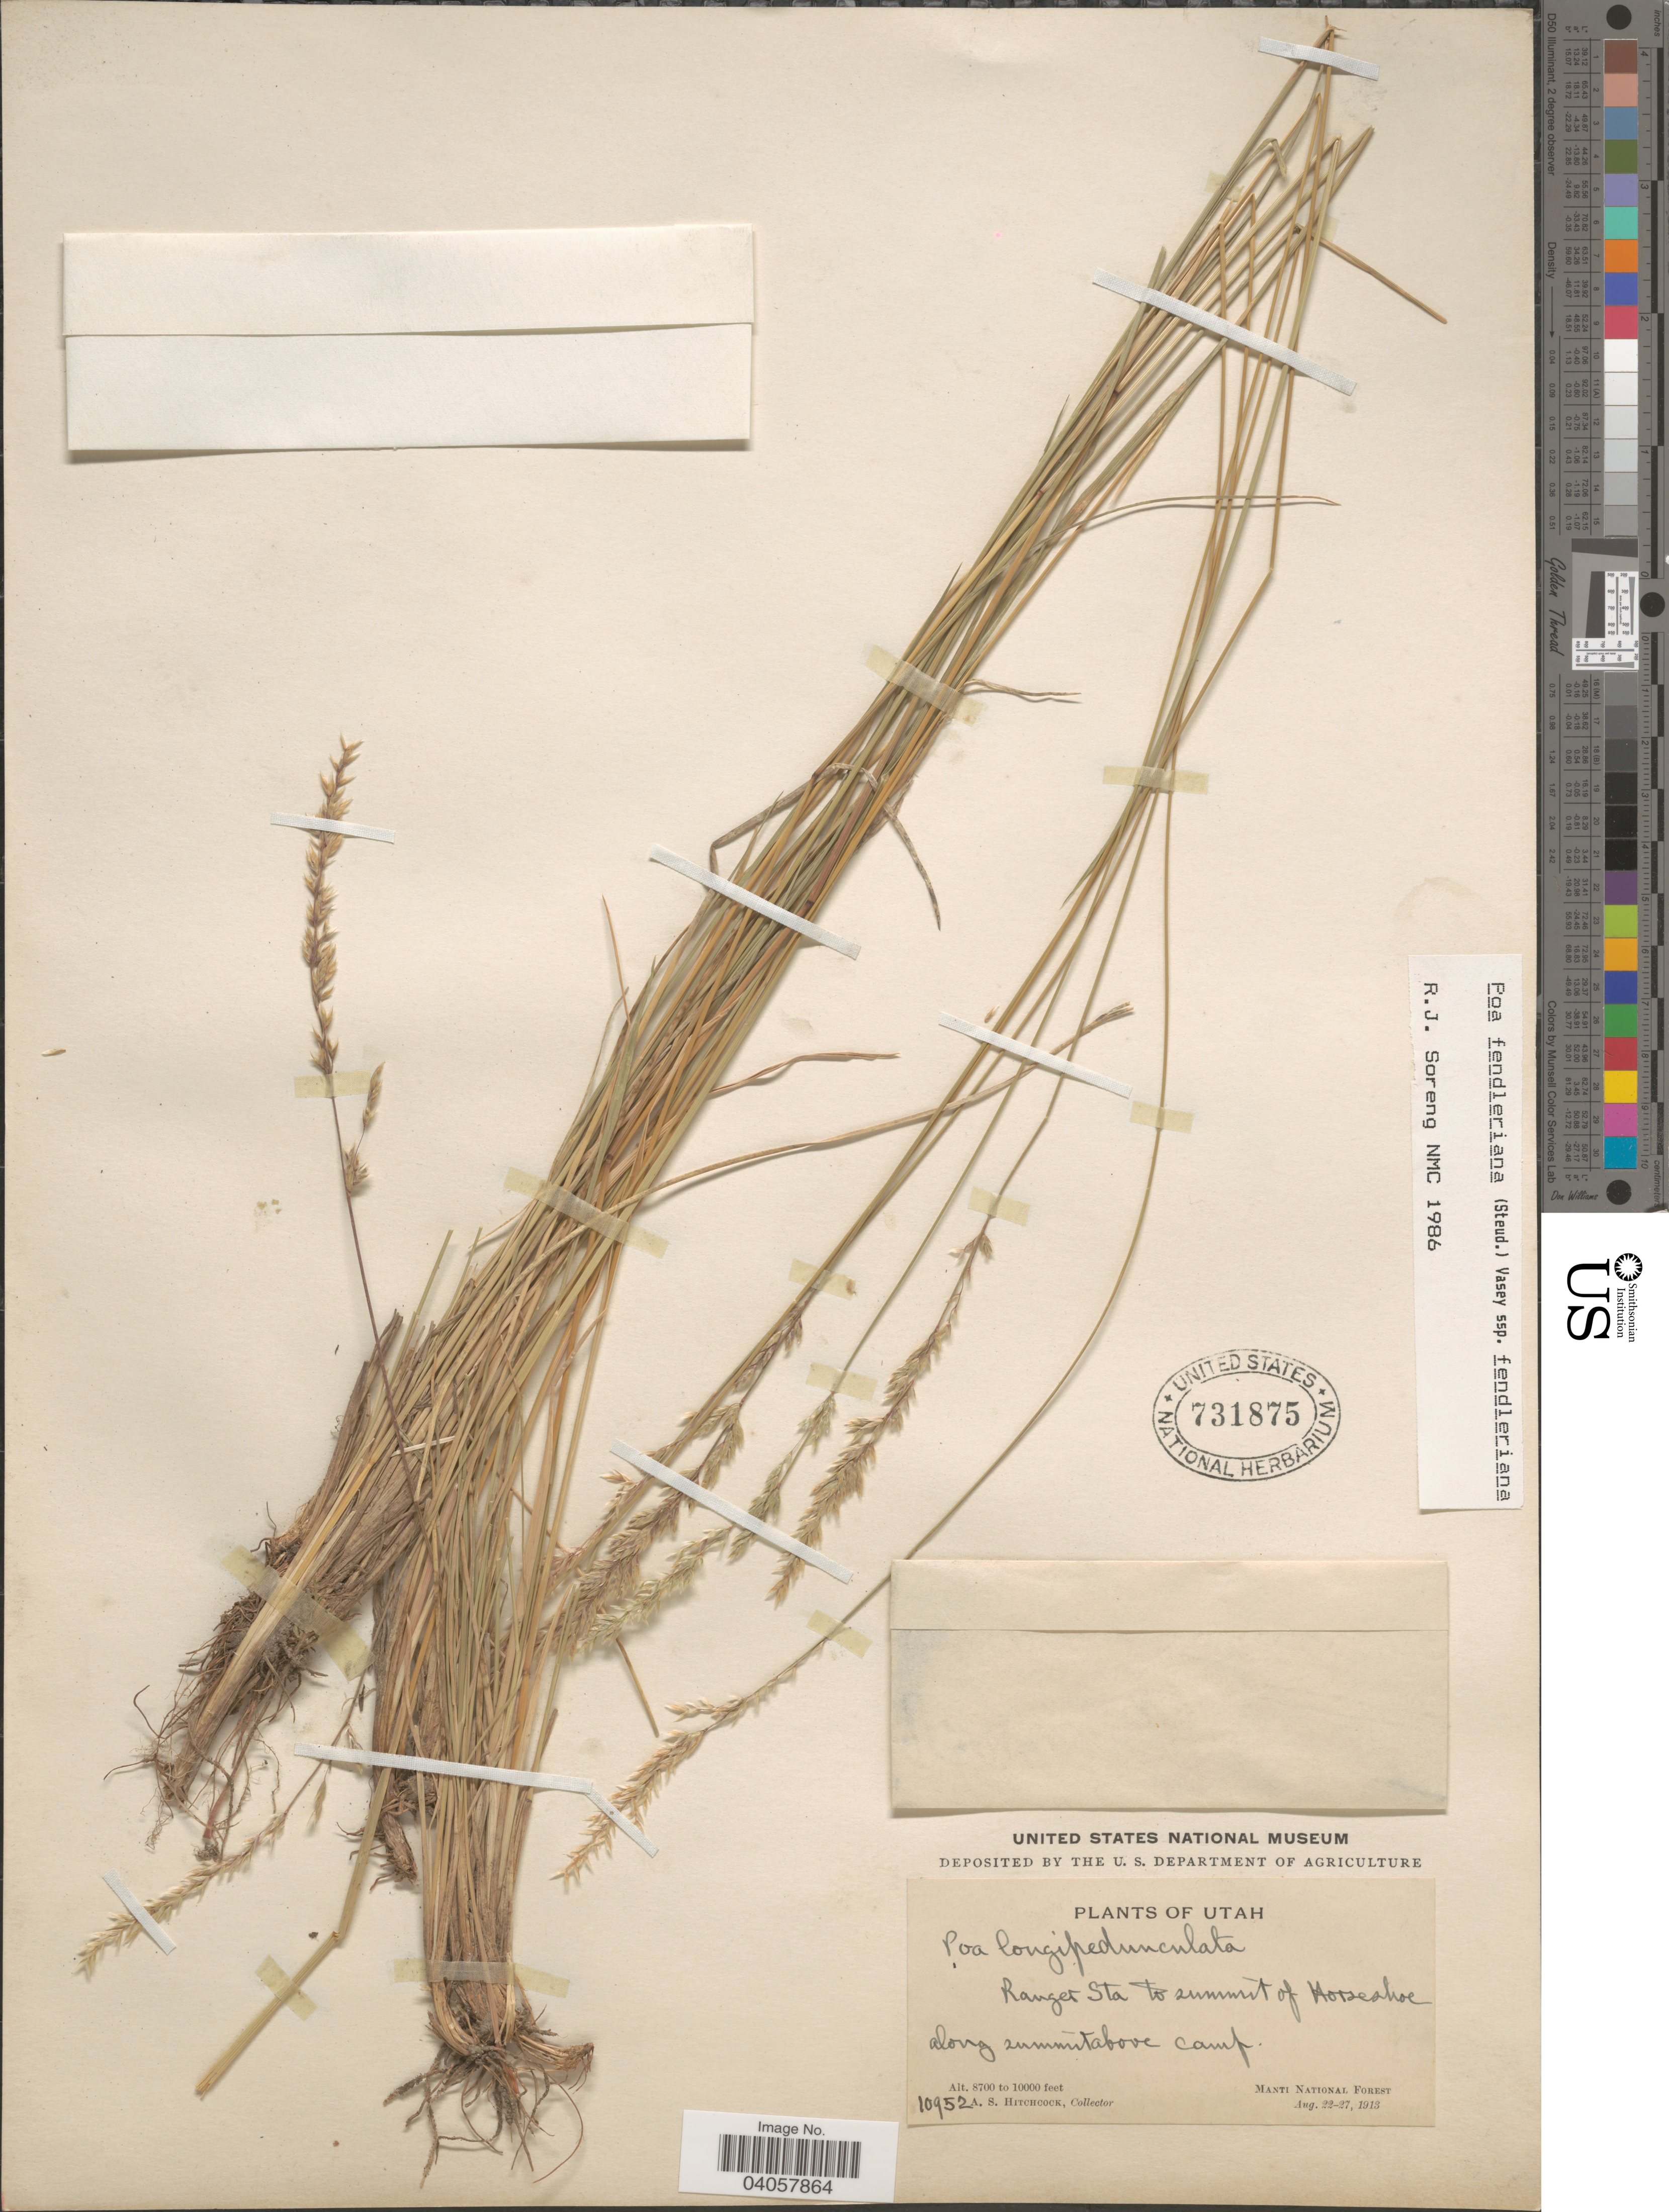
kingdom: Plantae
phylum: Tracheophyta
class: Liliopsida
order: Poales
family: Poaceae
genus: Poa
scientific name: Poa fendleriana subsp. fendleriana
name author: (Steud.) Vasey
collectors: A. S. Hitchcock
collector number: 10952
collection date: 1913-08-22/1913-08-27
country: United States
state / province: Utah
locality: Ranger Sta. to summit of Horseshoe along summit above camp. Manti National Forest.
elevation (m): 2652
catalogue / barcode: US 731875